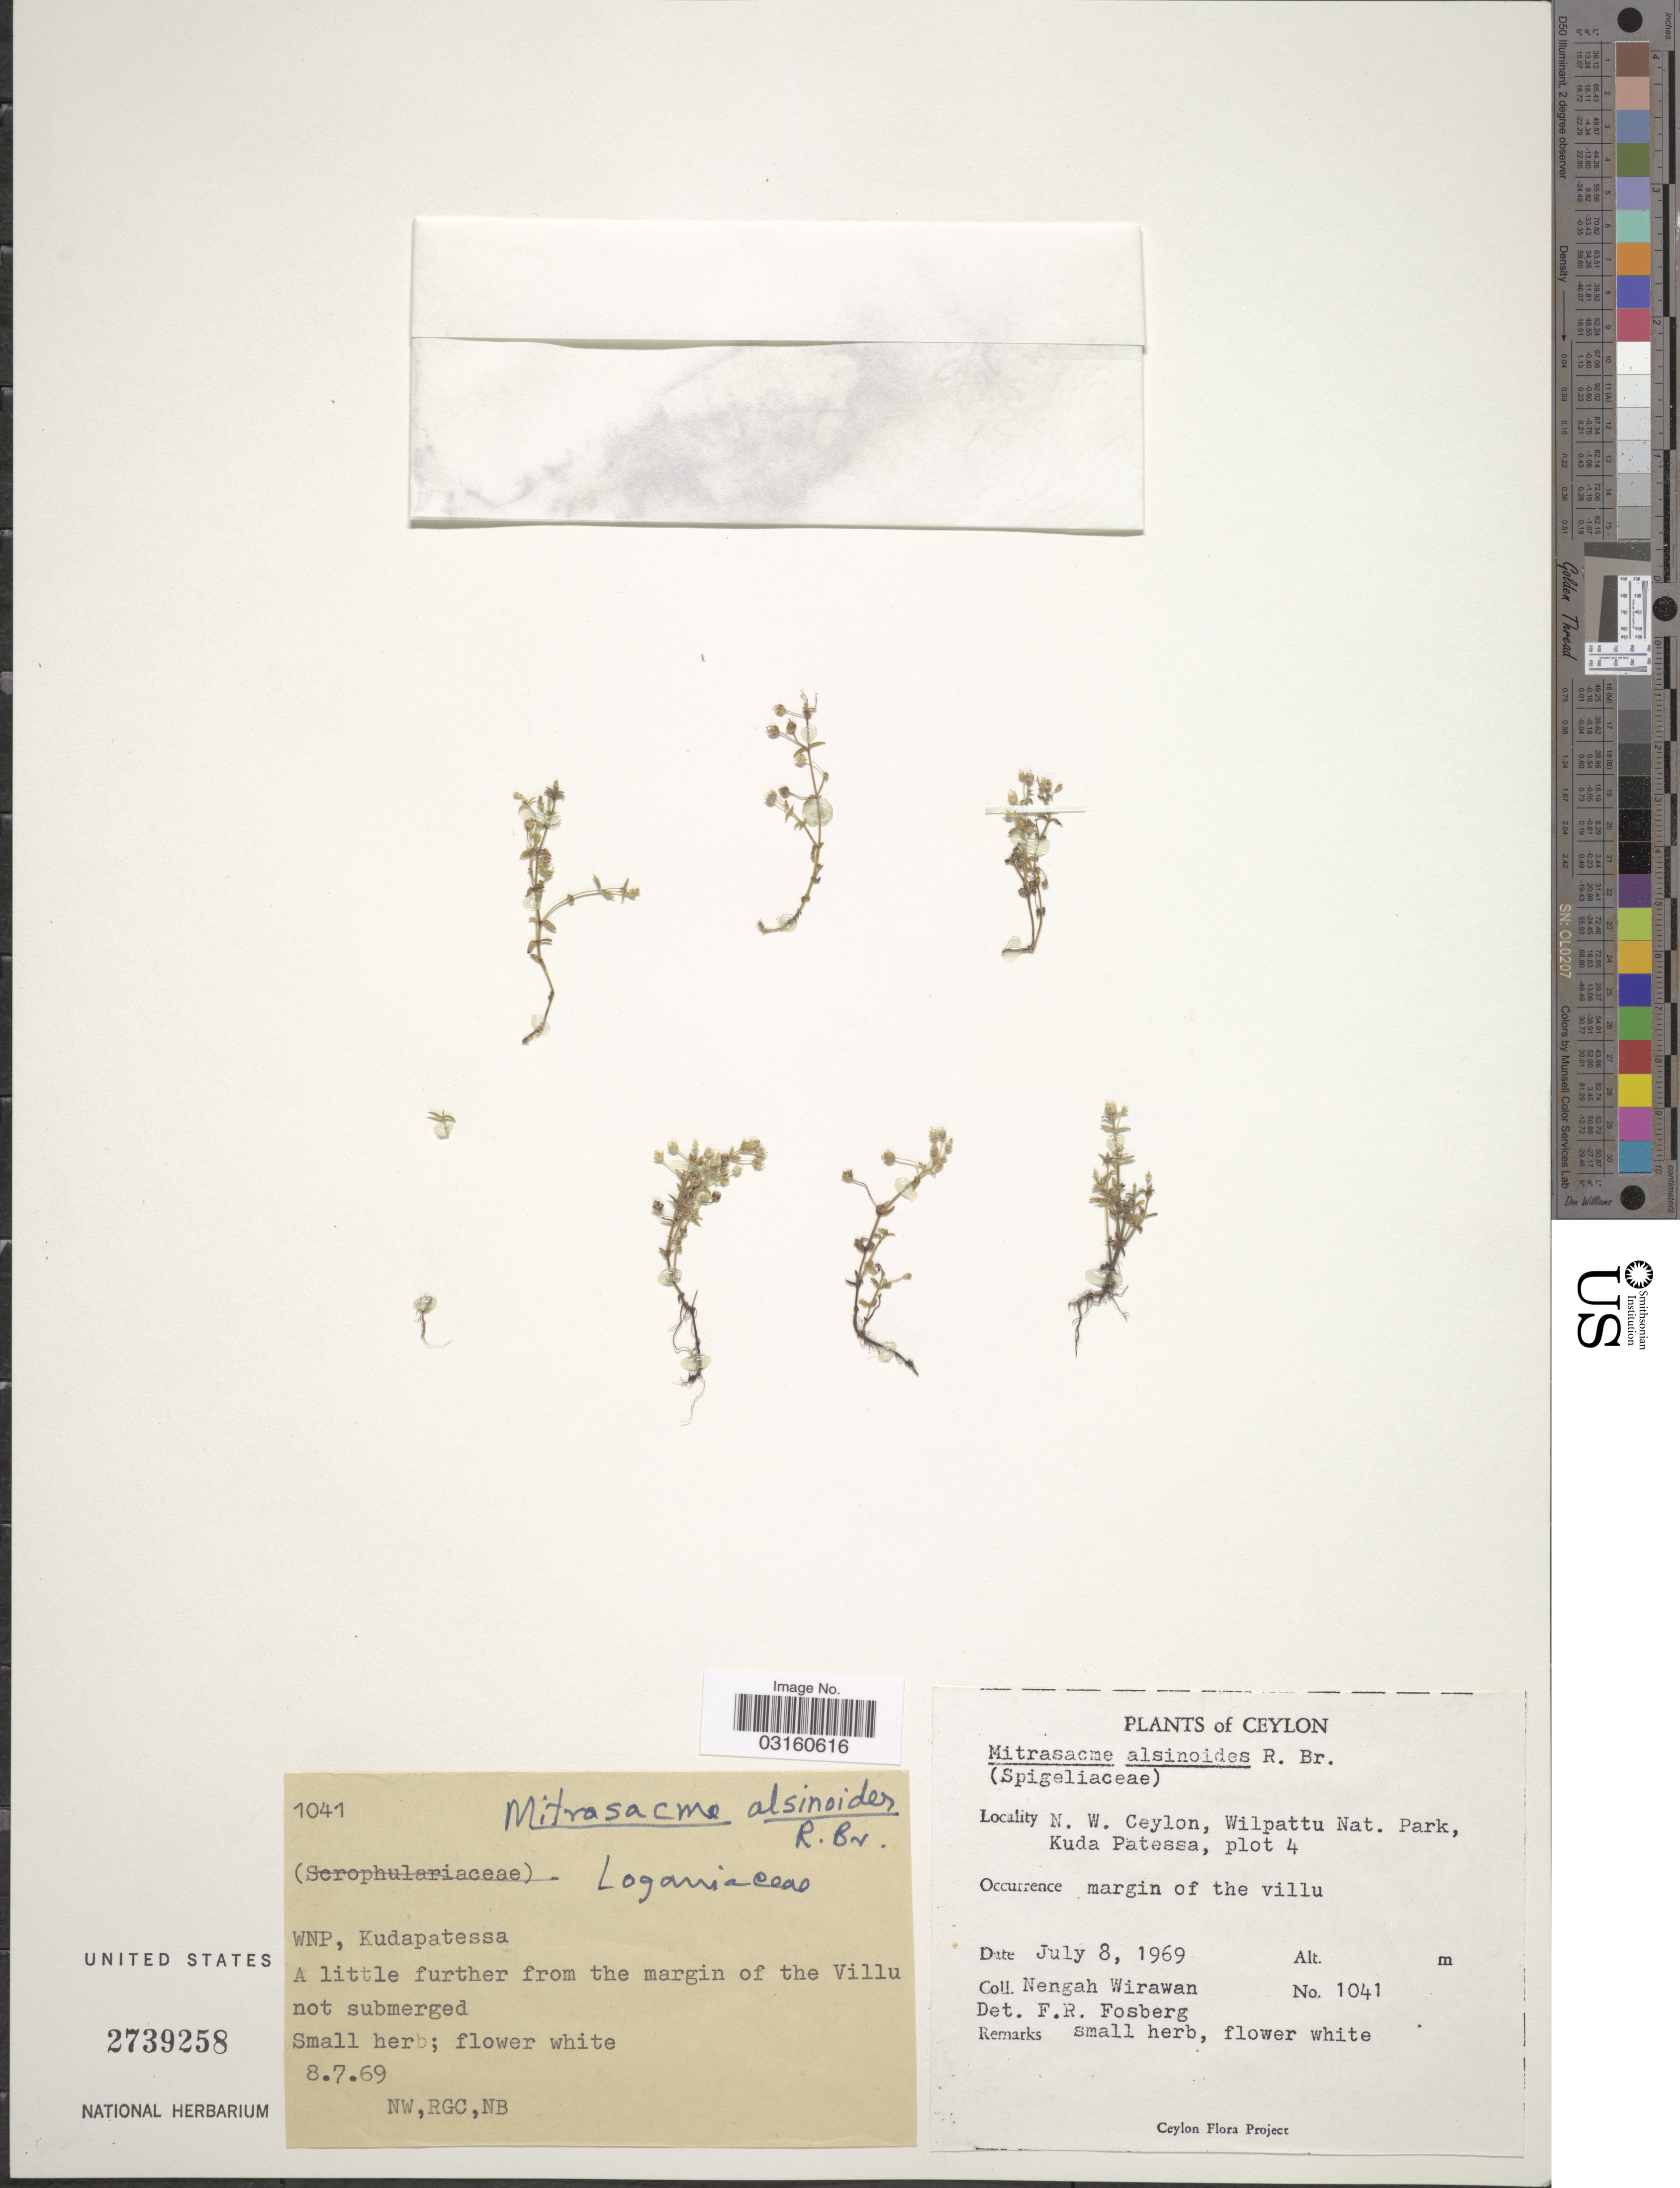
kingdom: Plantae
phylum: Tracheophyta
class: Magnoliopsida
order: Gentianales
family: Loganiaceae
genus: Mitrasacme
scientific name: Mitrasacme indica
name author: Wight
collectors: N. Wirawan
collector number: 1041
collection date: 1969-07-08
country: Sri Lanka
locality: N. W. Ceylon, Wilpattu Nat. Park, Kuda Patessa, plot 4. Margin of the villu.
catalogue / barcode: US 2739258